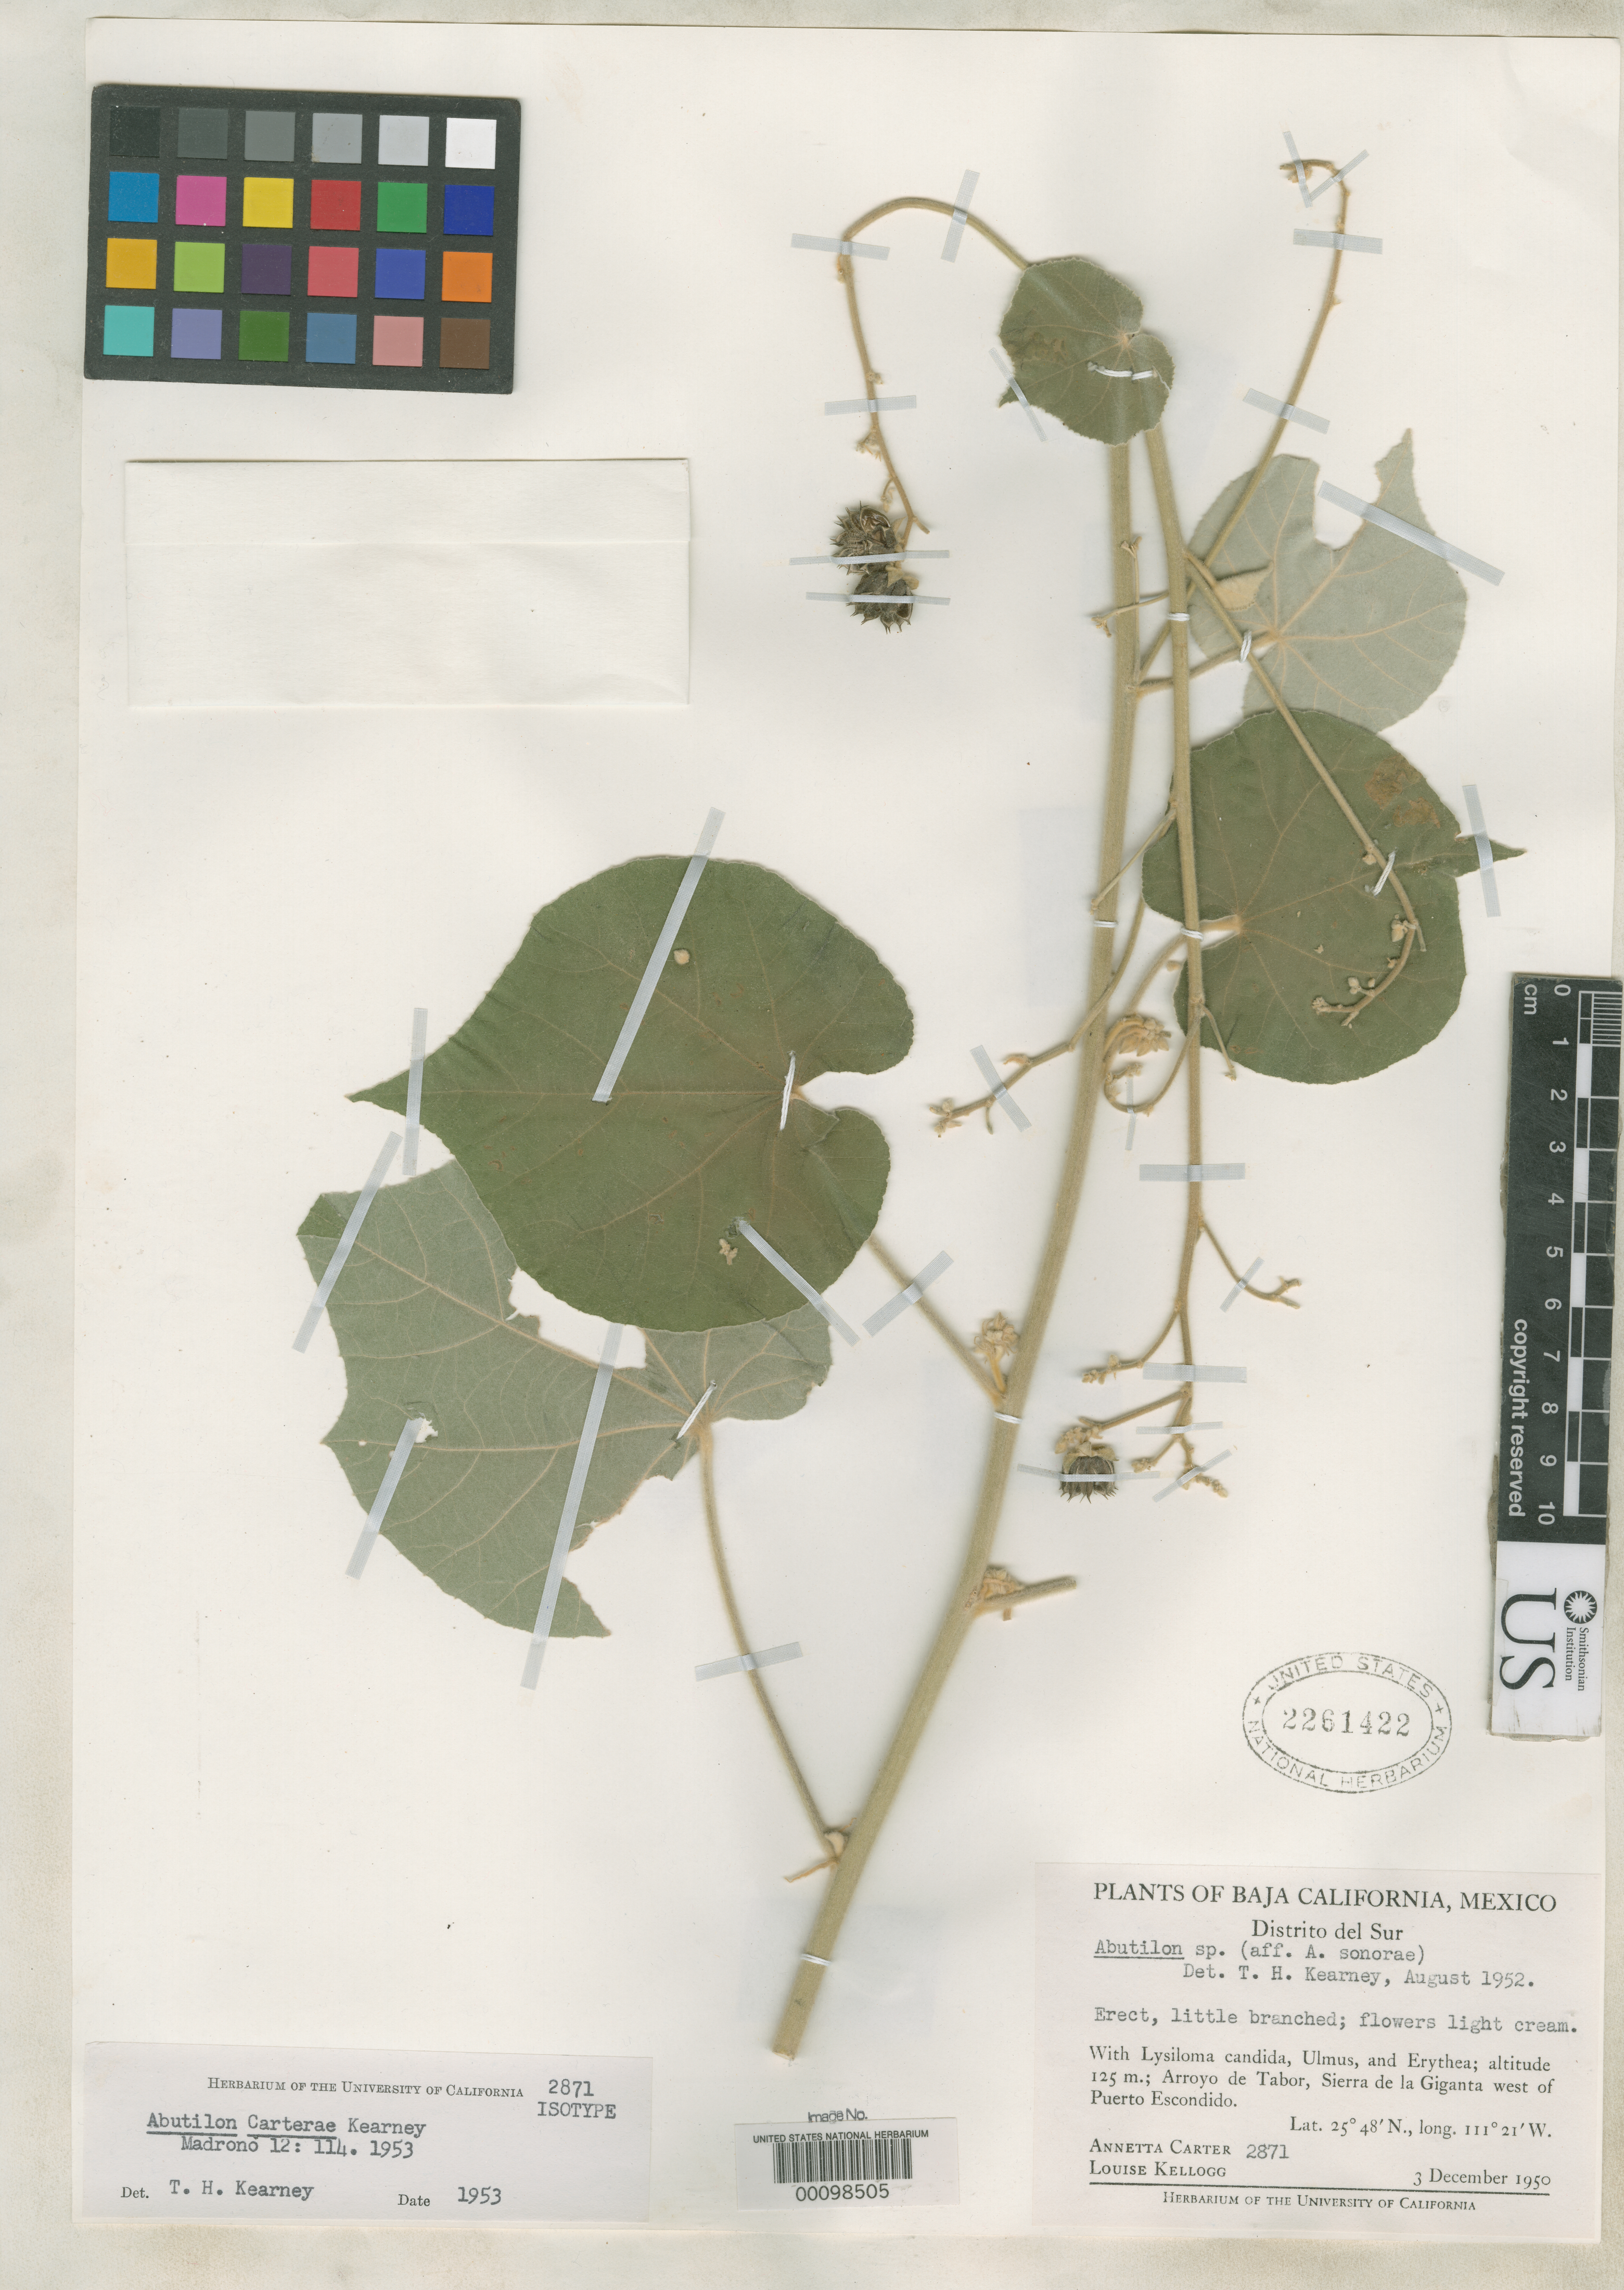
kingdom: Plantae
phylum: Tracheophyta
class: Magnoliopsida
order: Malvales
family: Malvaceae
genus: Abutilon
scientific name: Abutilon carterae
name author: Kearney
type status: Isotype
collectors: A. M. Carter & L. Kellogg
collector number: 2871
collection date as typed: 03 Dec 1950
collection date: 1950-12-03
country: Mexico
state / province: Baja California Sur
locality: Arroyo de Tabor, Sierra de la Giganta.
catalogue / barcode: US 2261422